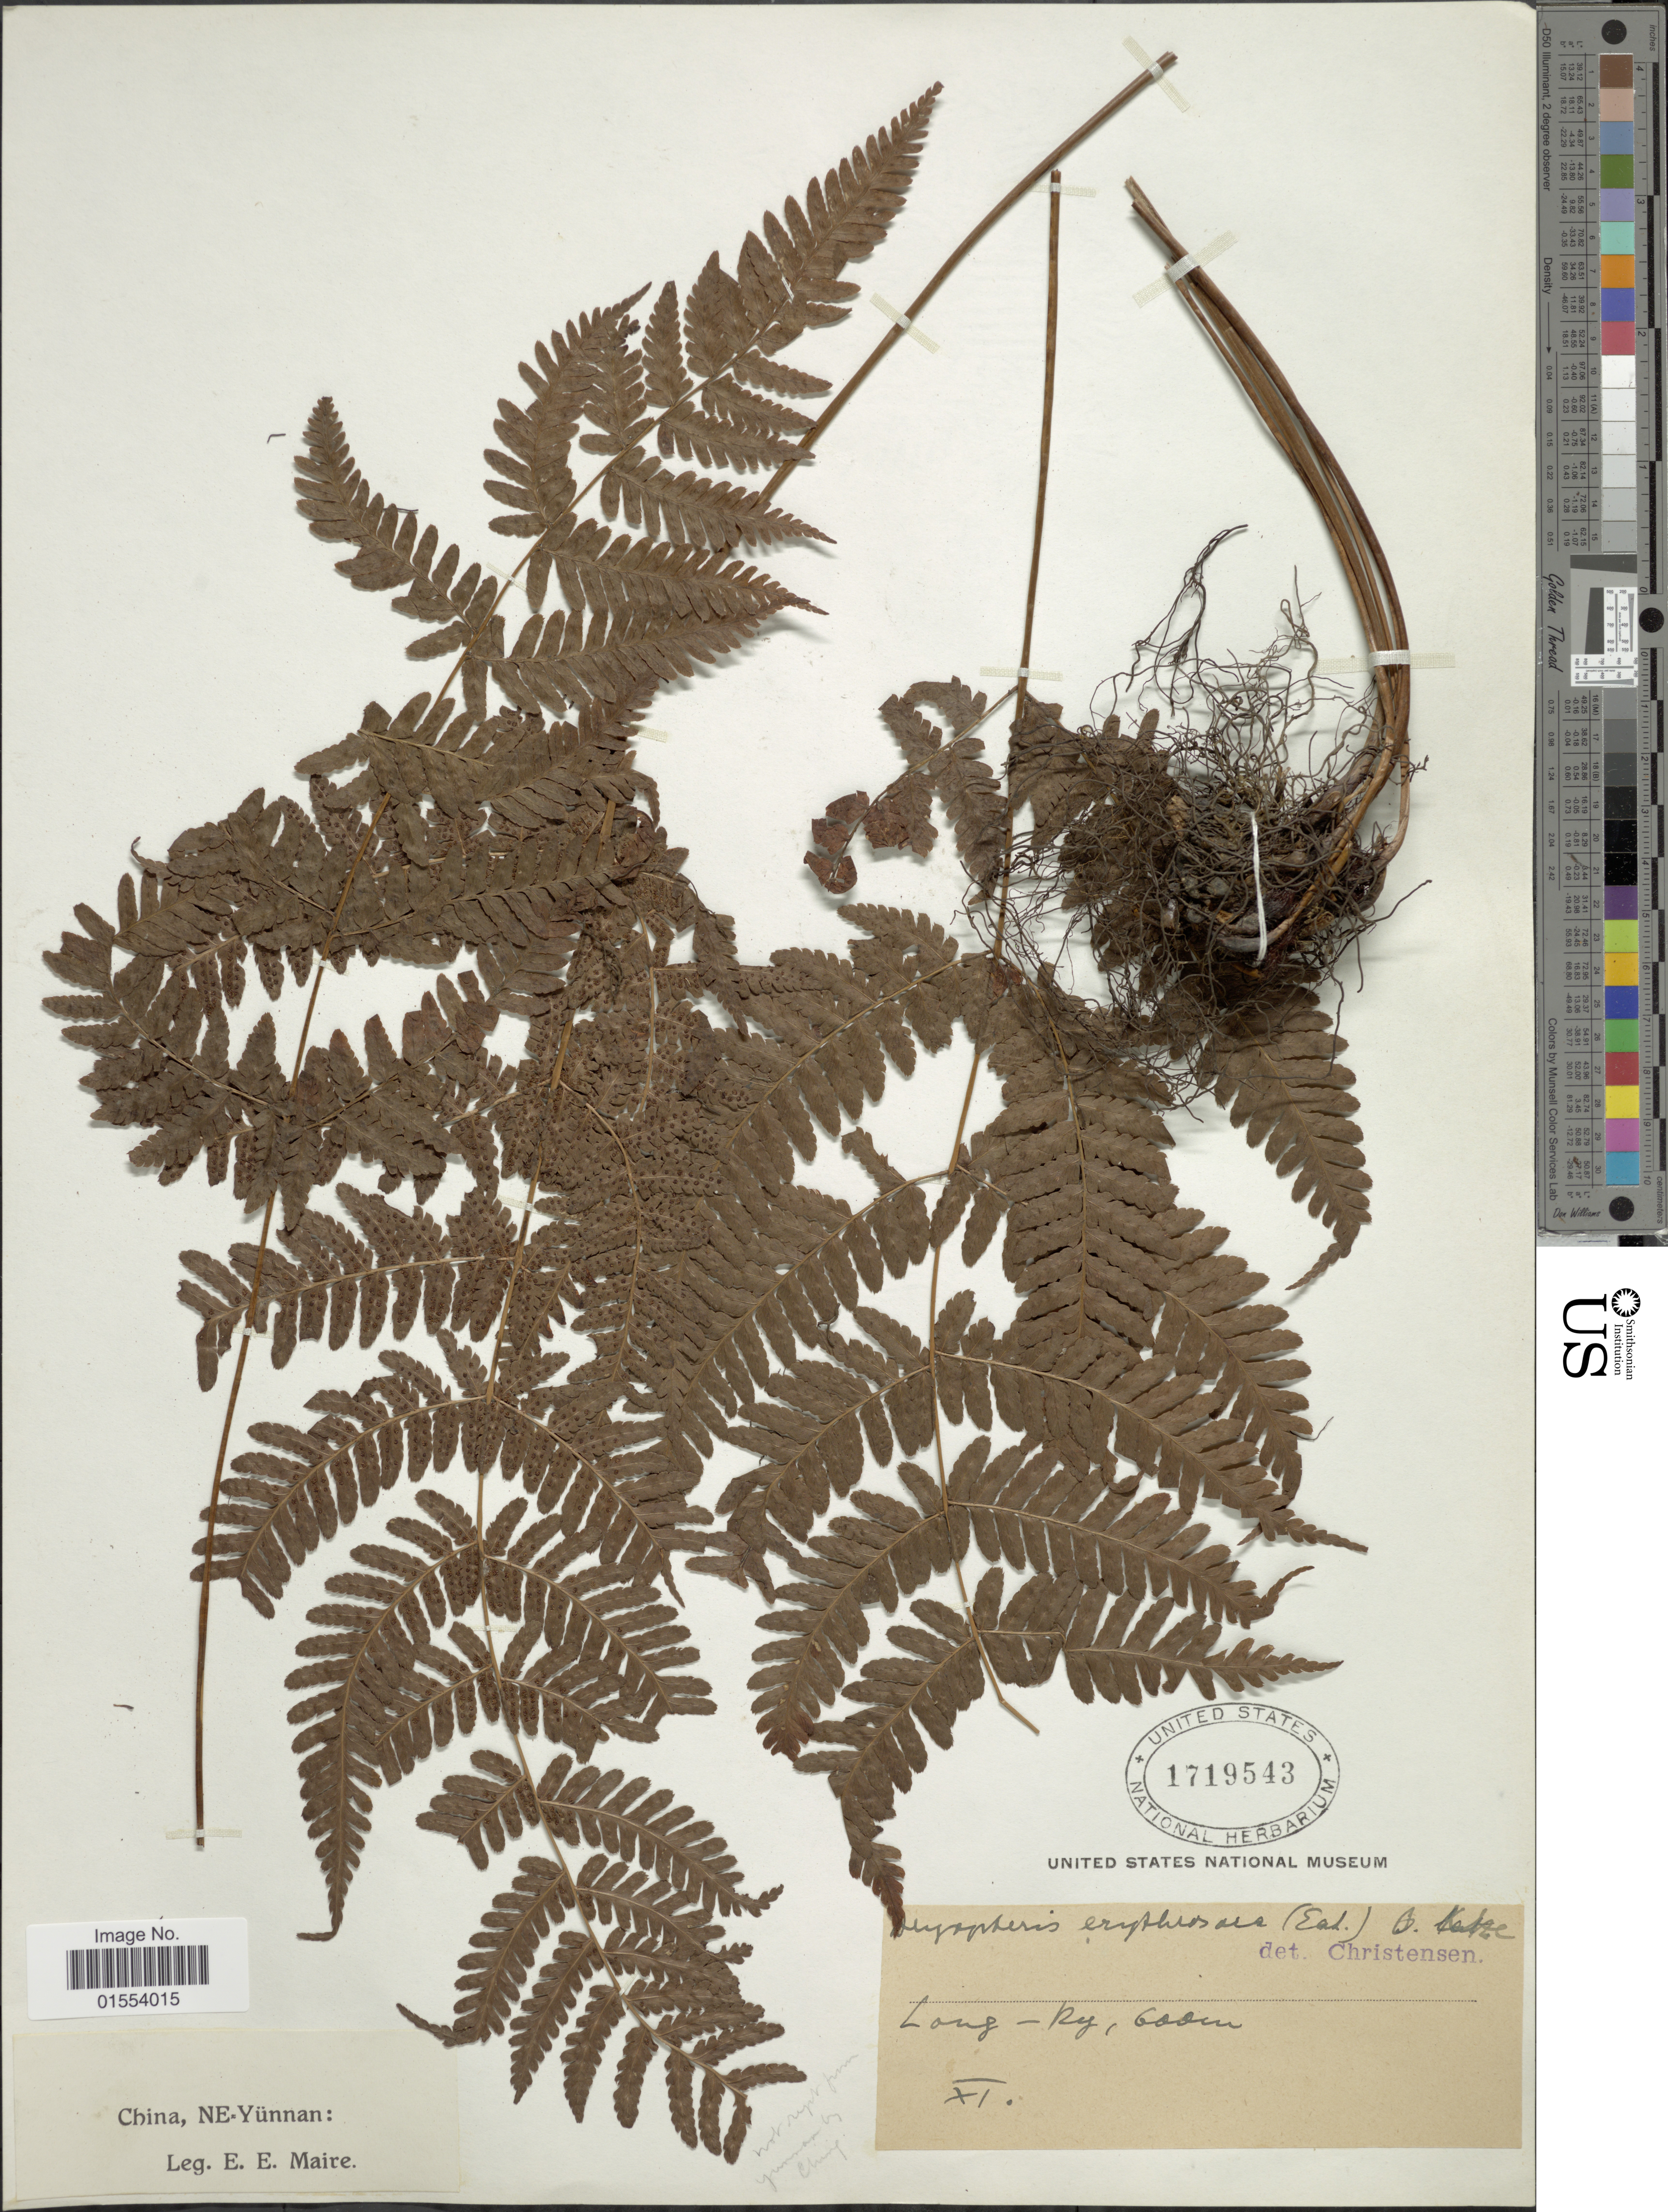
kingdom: Plantae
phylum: Tracheophyta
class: Polypodiopsida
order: Polypodiales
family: Dryopteridaceae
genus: Dryopteris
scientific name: Dryopteris erythrosora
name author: (D.C. Eaton) Kuntze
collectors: E. E. Maire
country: China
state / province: Yunnan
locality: China, NE- Yunnan.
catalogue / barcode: US 1719543